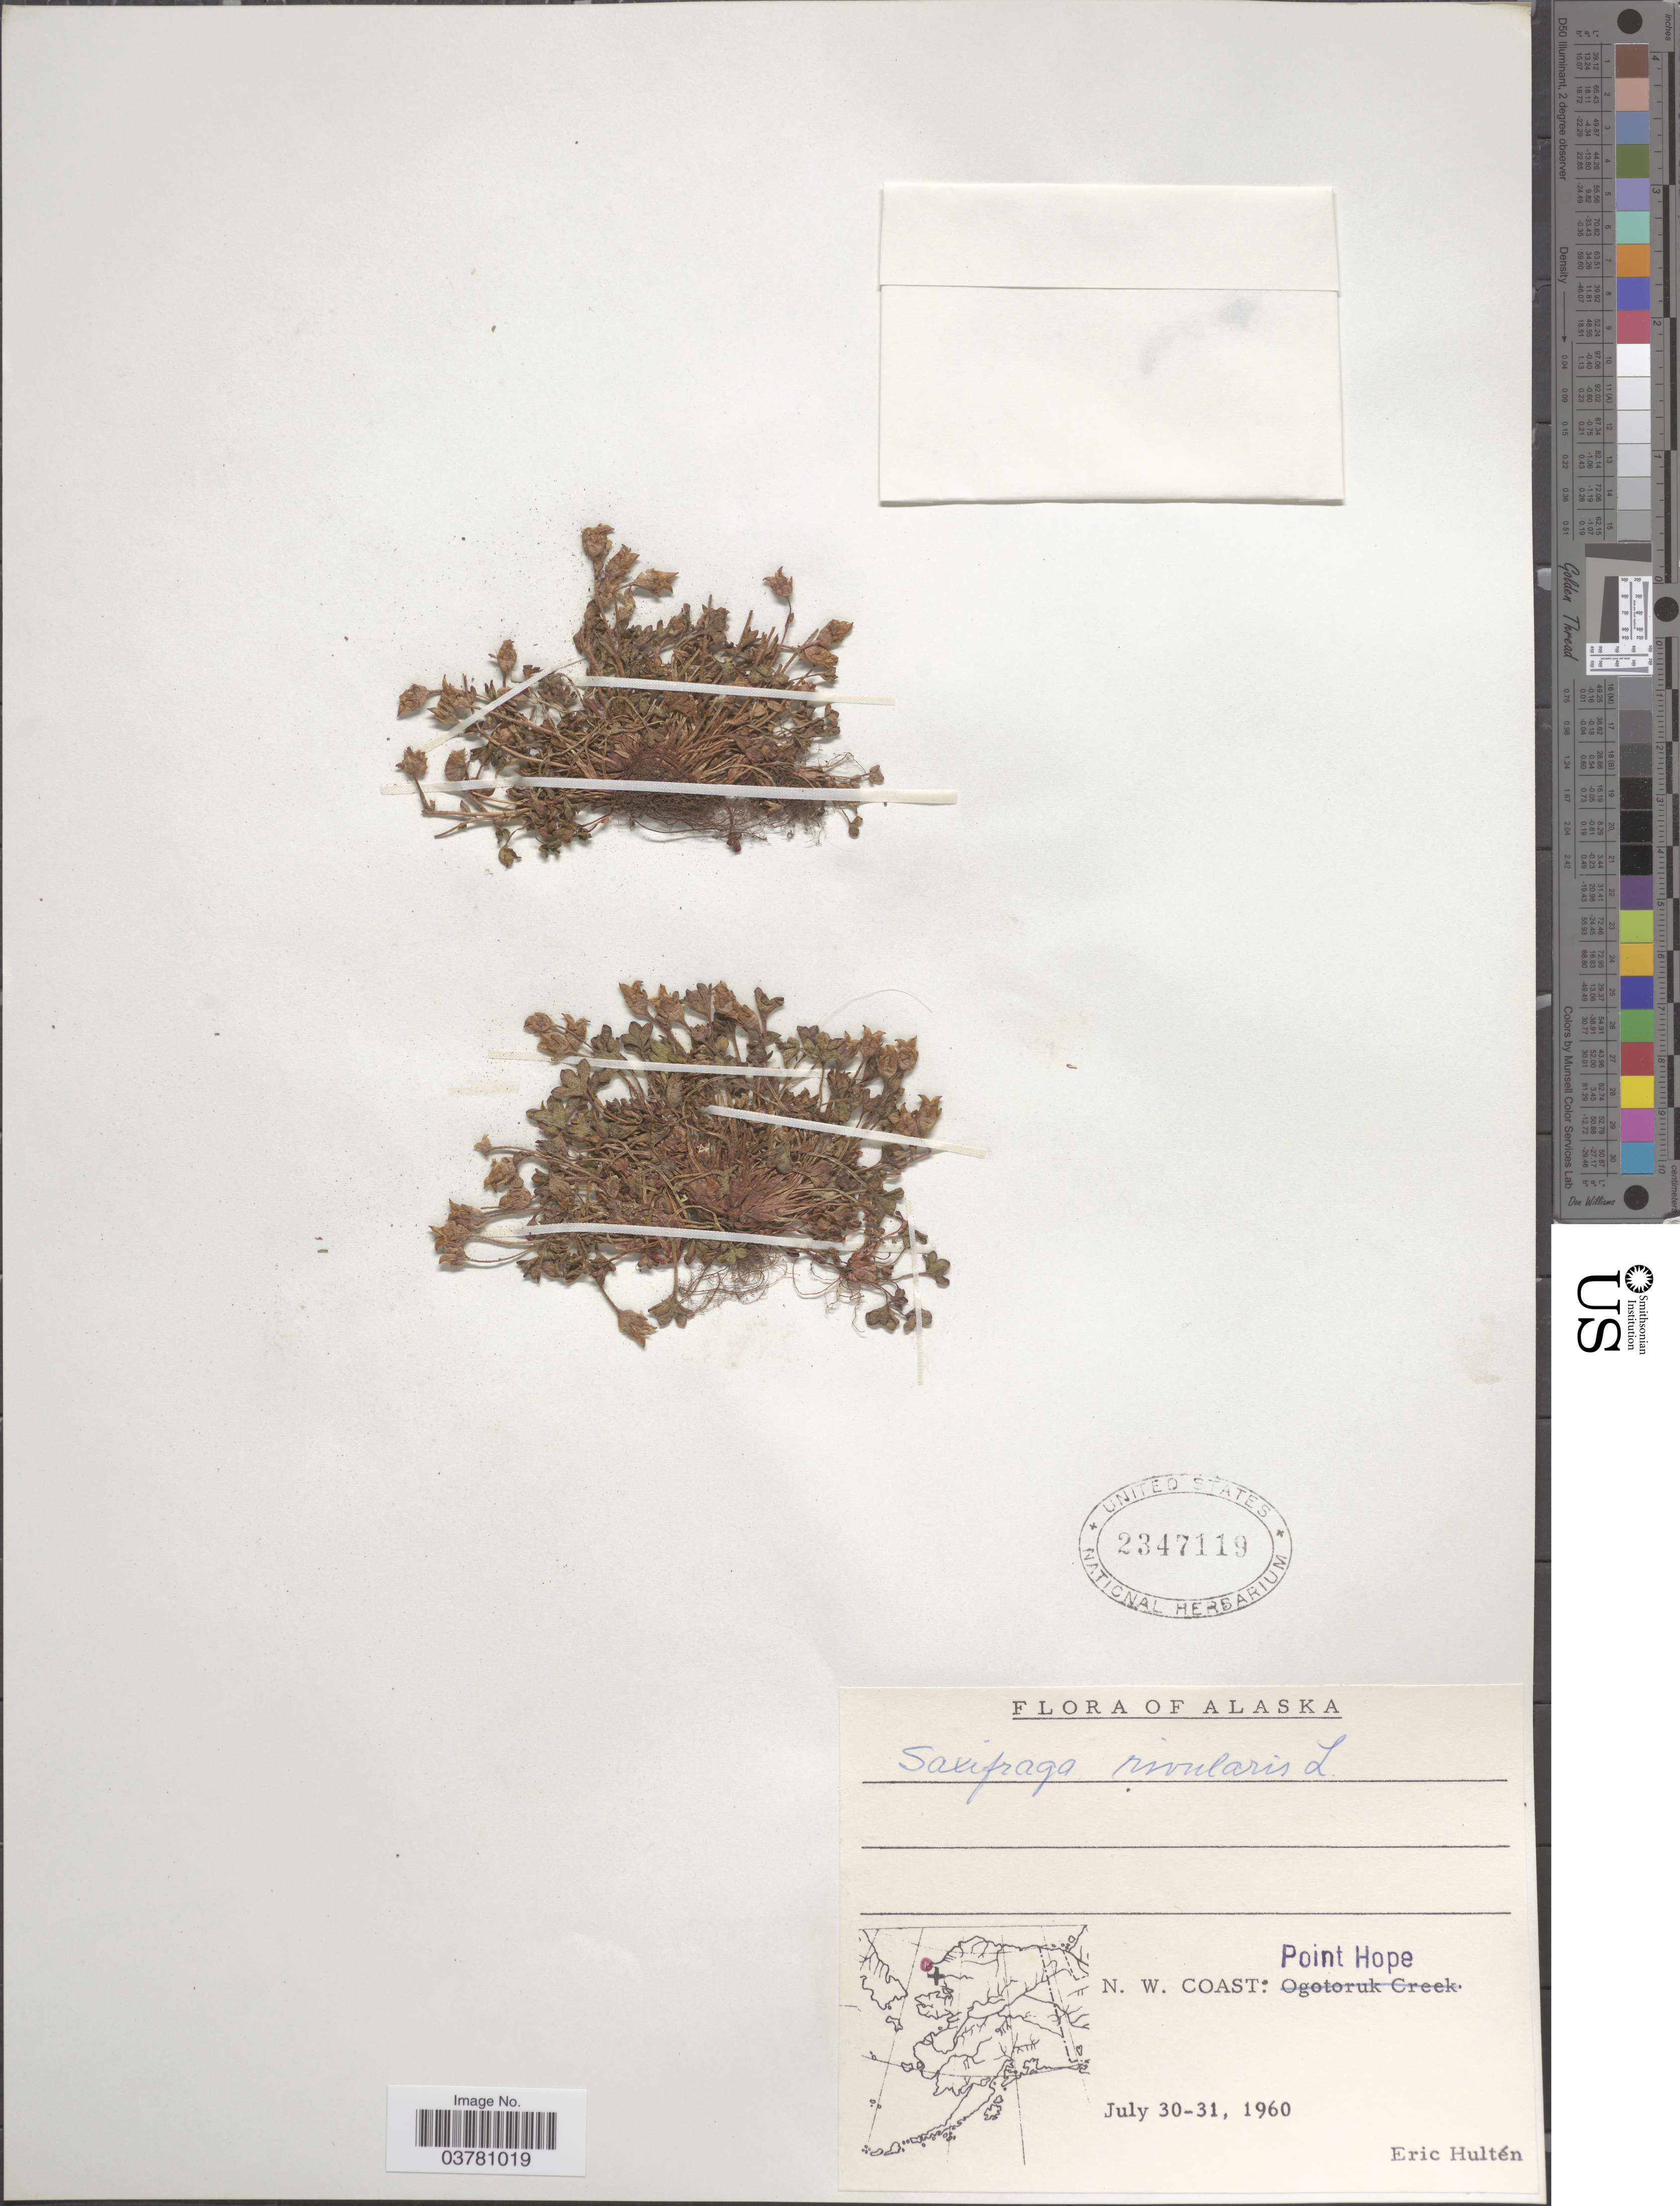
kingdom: Plantae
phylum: Tracheophyta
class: Magnoliopsida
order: Saxifragales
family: Saxifragaceae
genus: Saxifraga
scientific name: Saxifraga rivularis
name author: L.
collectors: E. G. Hultén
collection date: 1960-07-30/1960-07-31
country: United States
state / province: Alaska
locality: N. W. Coast: Point Hope.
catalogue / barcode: US 2347119